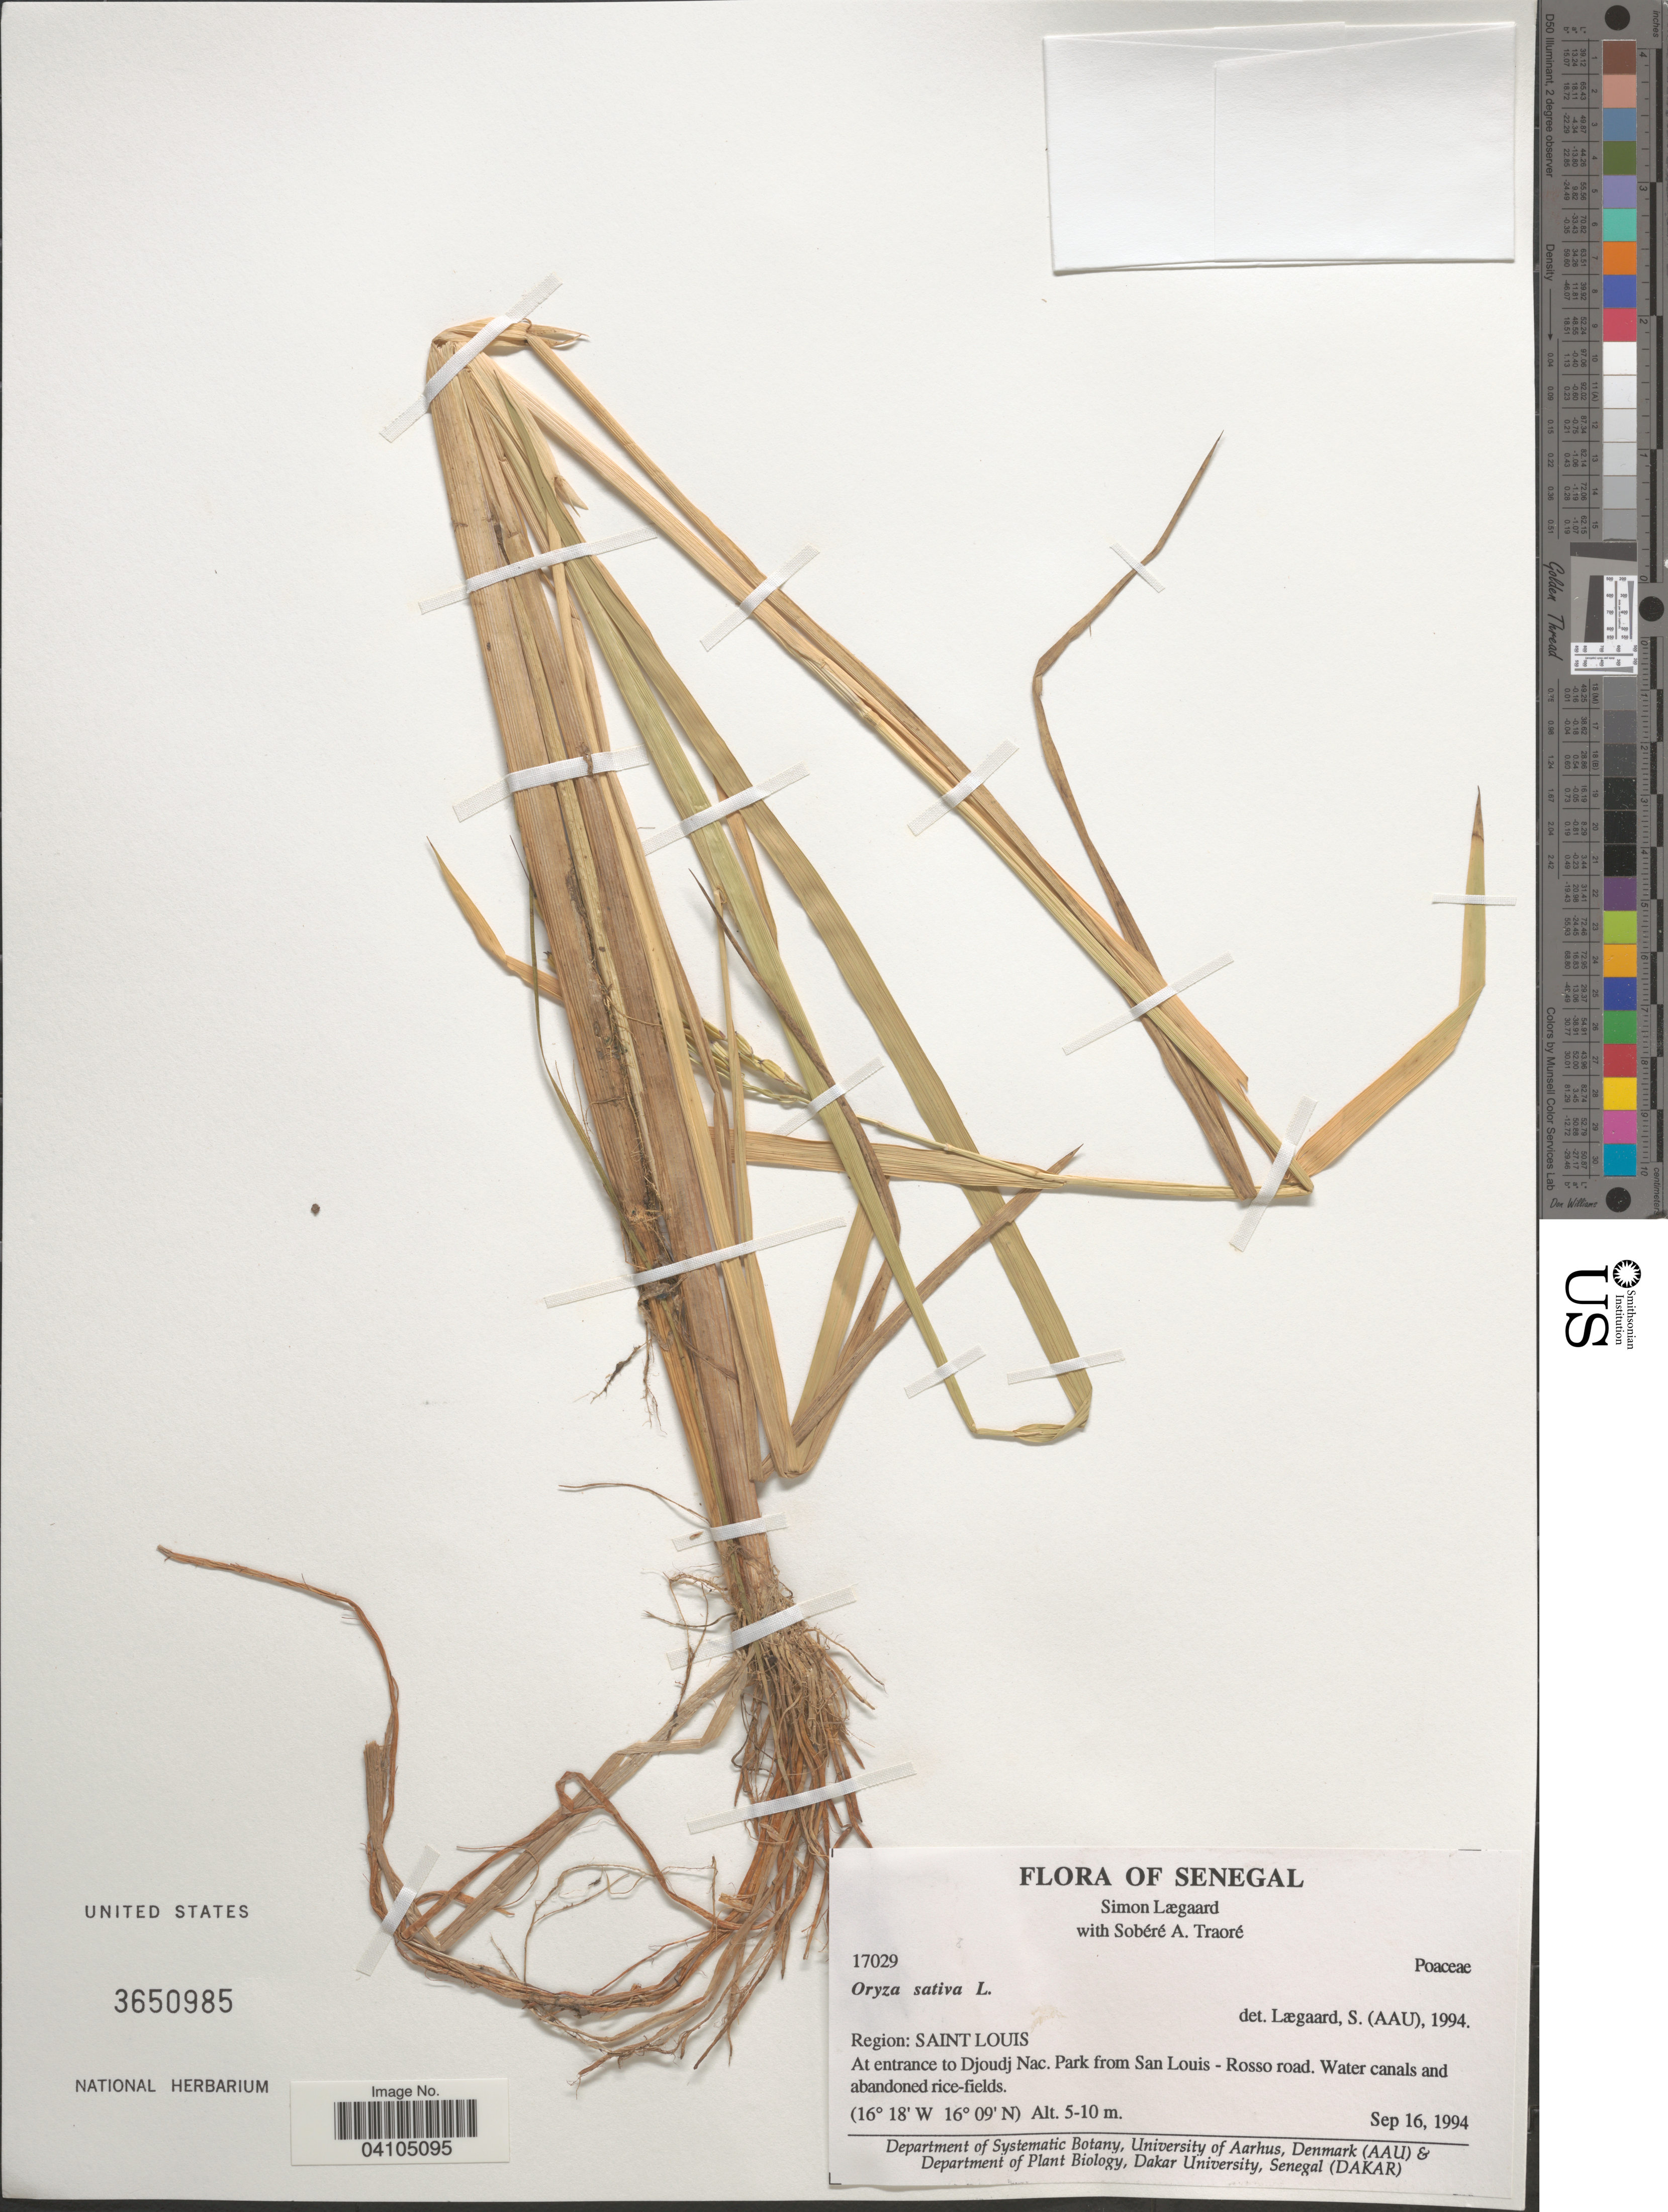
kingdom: Plantae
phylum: Tracheophyta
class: Liliopsida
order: Poales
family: Poaceae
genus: Oryza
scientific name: Oryza sativa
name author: L.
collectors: S. Lægaard & S. Traore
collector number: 17029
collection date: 1994-09-16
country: Senegal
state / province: Saint-Louis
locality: Region: Saint Louis. At entrance to Djoudj Nac. Park from San Louis - Rosso road.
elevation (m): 5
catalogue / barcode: US 3650985